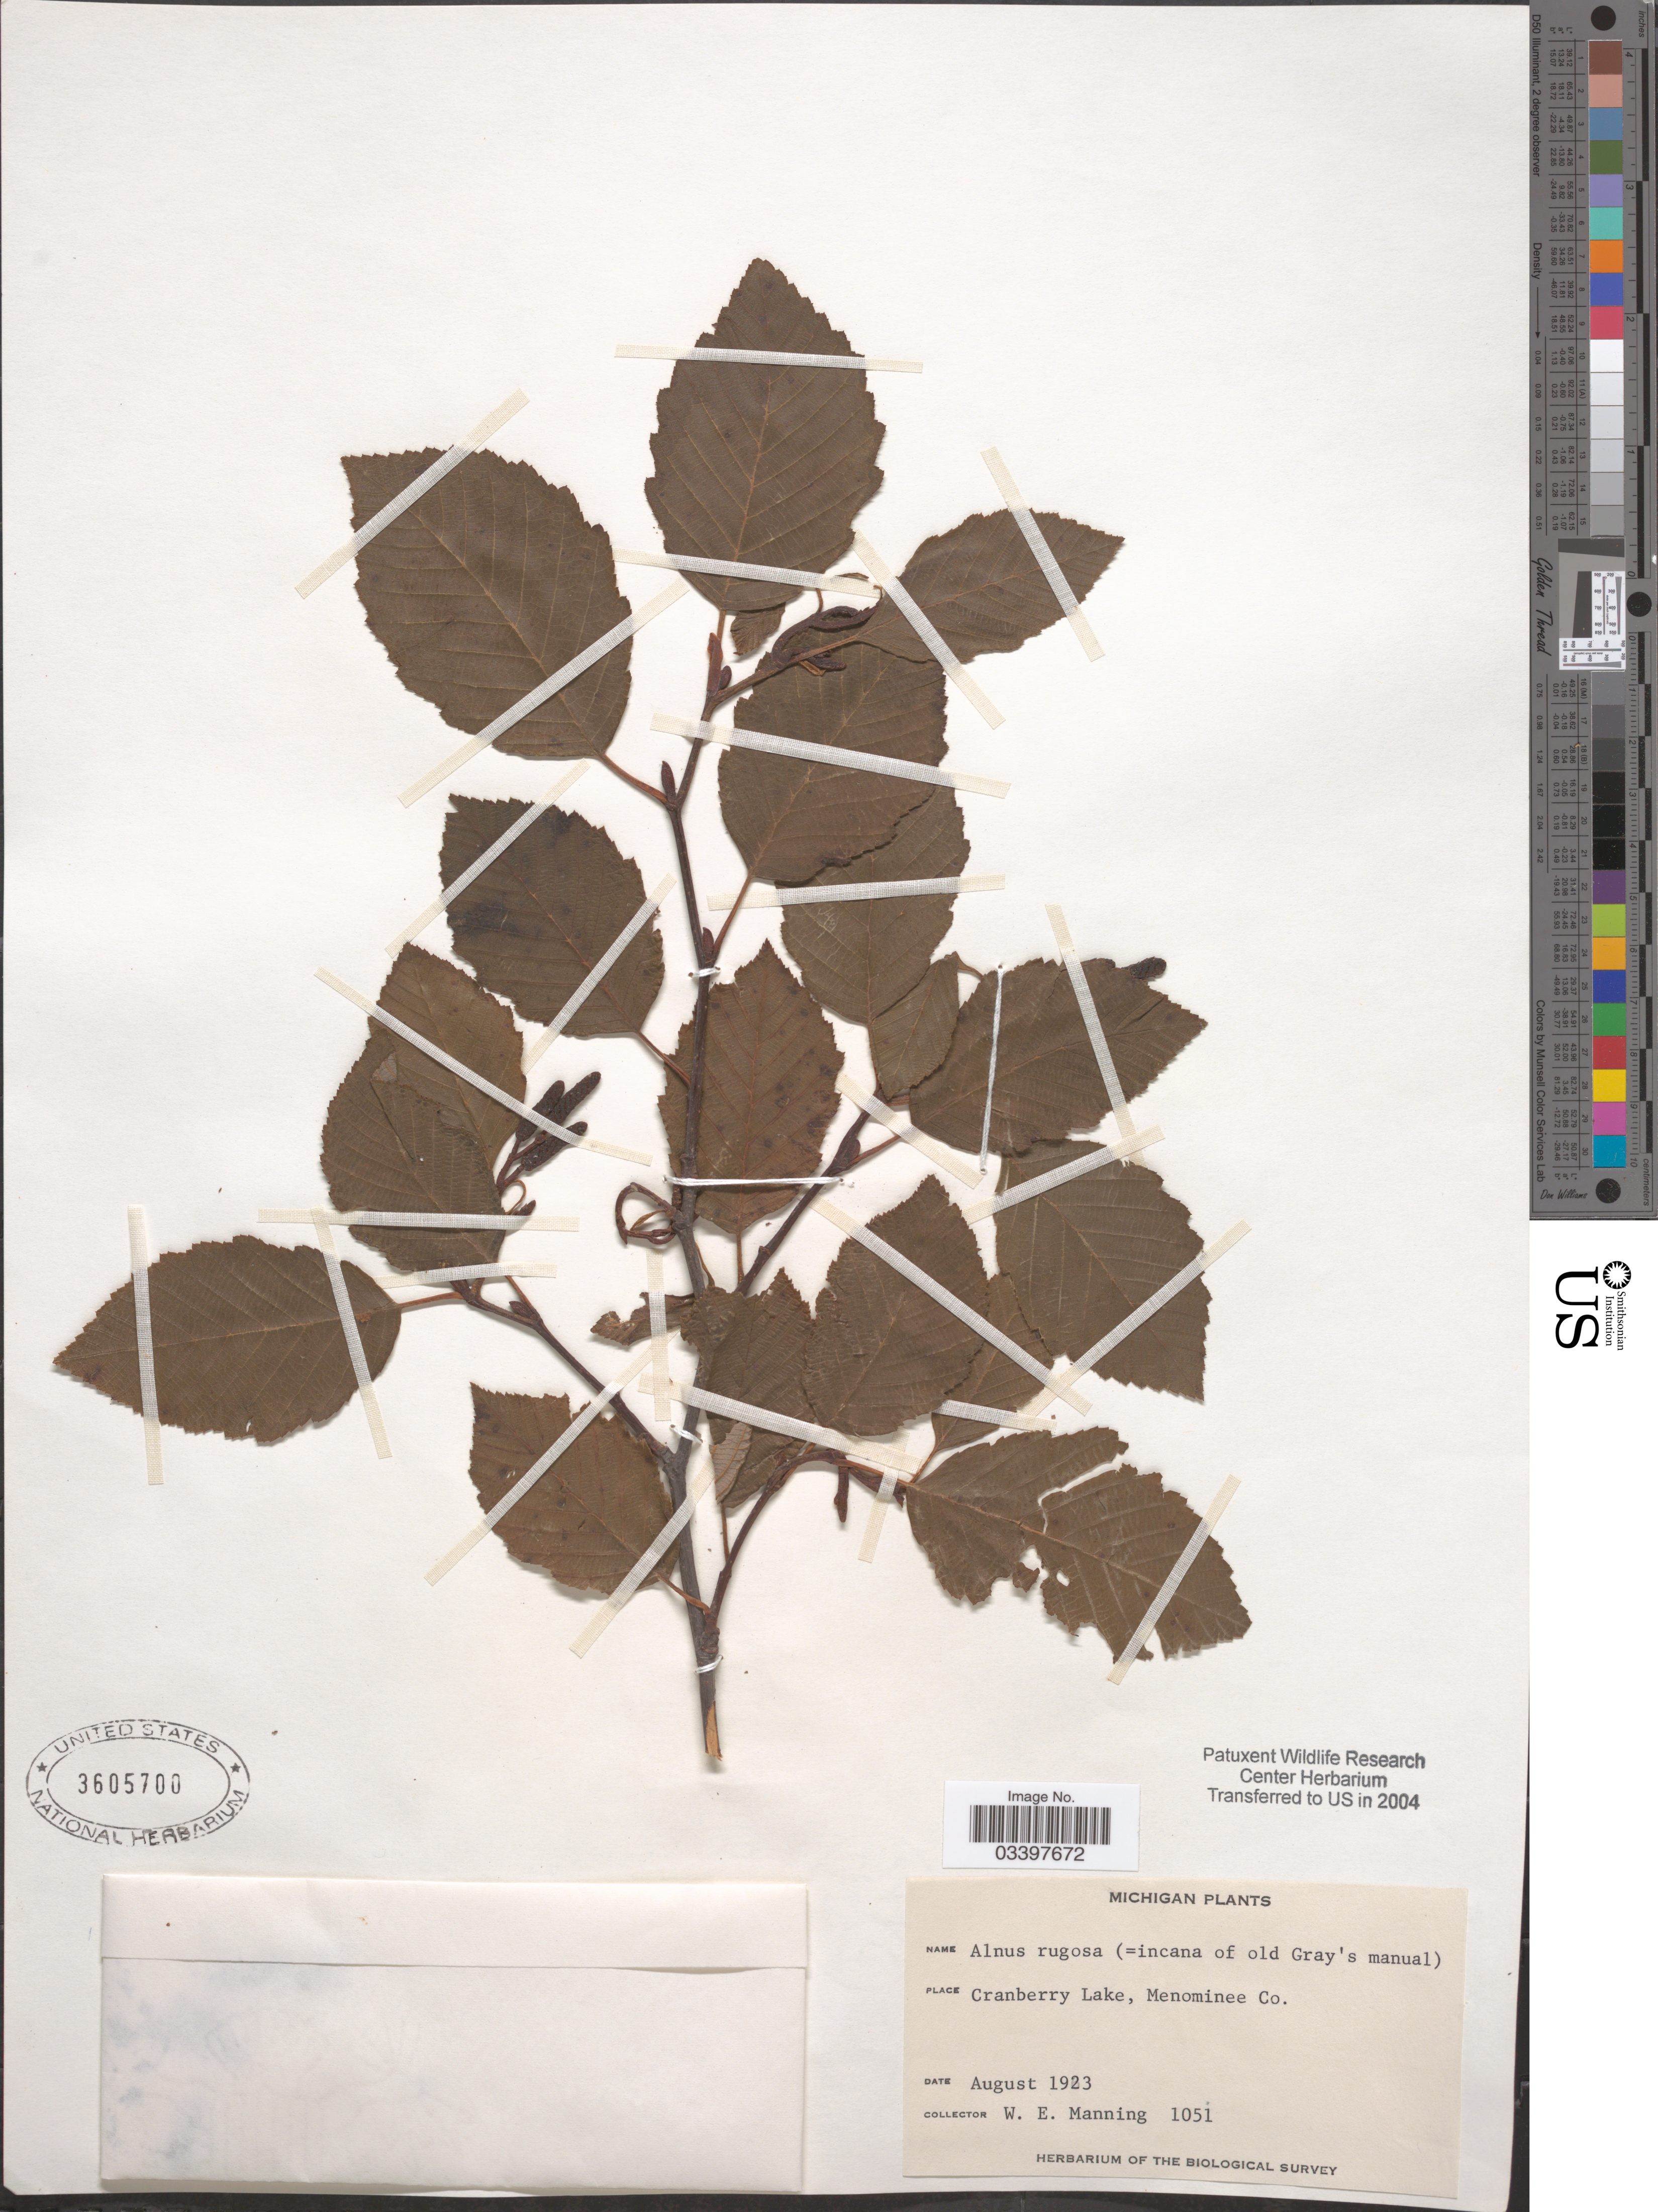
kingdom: Plantae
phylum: Tracheophyta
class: Magnoliopsida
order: Fagales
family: Betulaceae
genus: Alnus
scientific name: Alnus incana subsp. rugosa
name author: (Du Roi) R.T. Clausen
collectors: W. Manning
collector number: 1051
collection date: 1923-08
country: United States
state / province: Michigan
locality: Cranberry Lake, Menominee Co.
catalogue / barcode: US 3605700